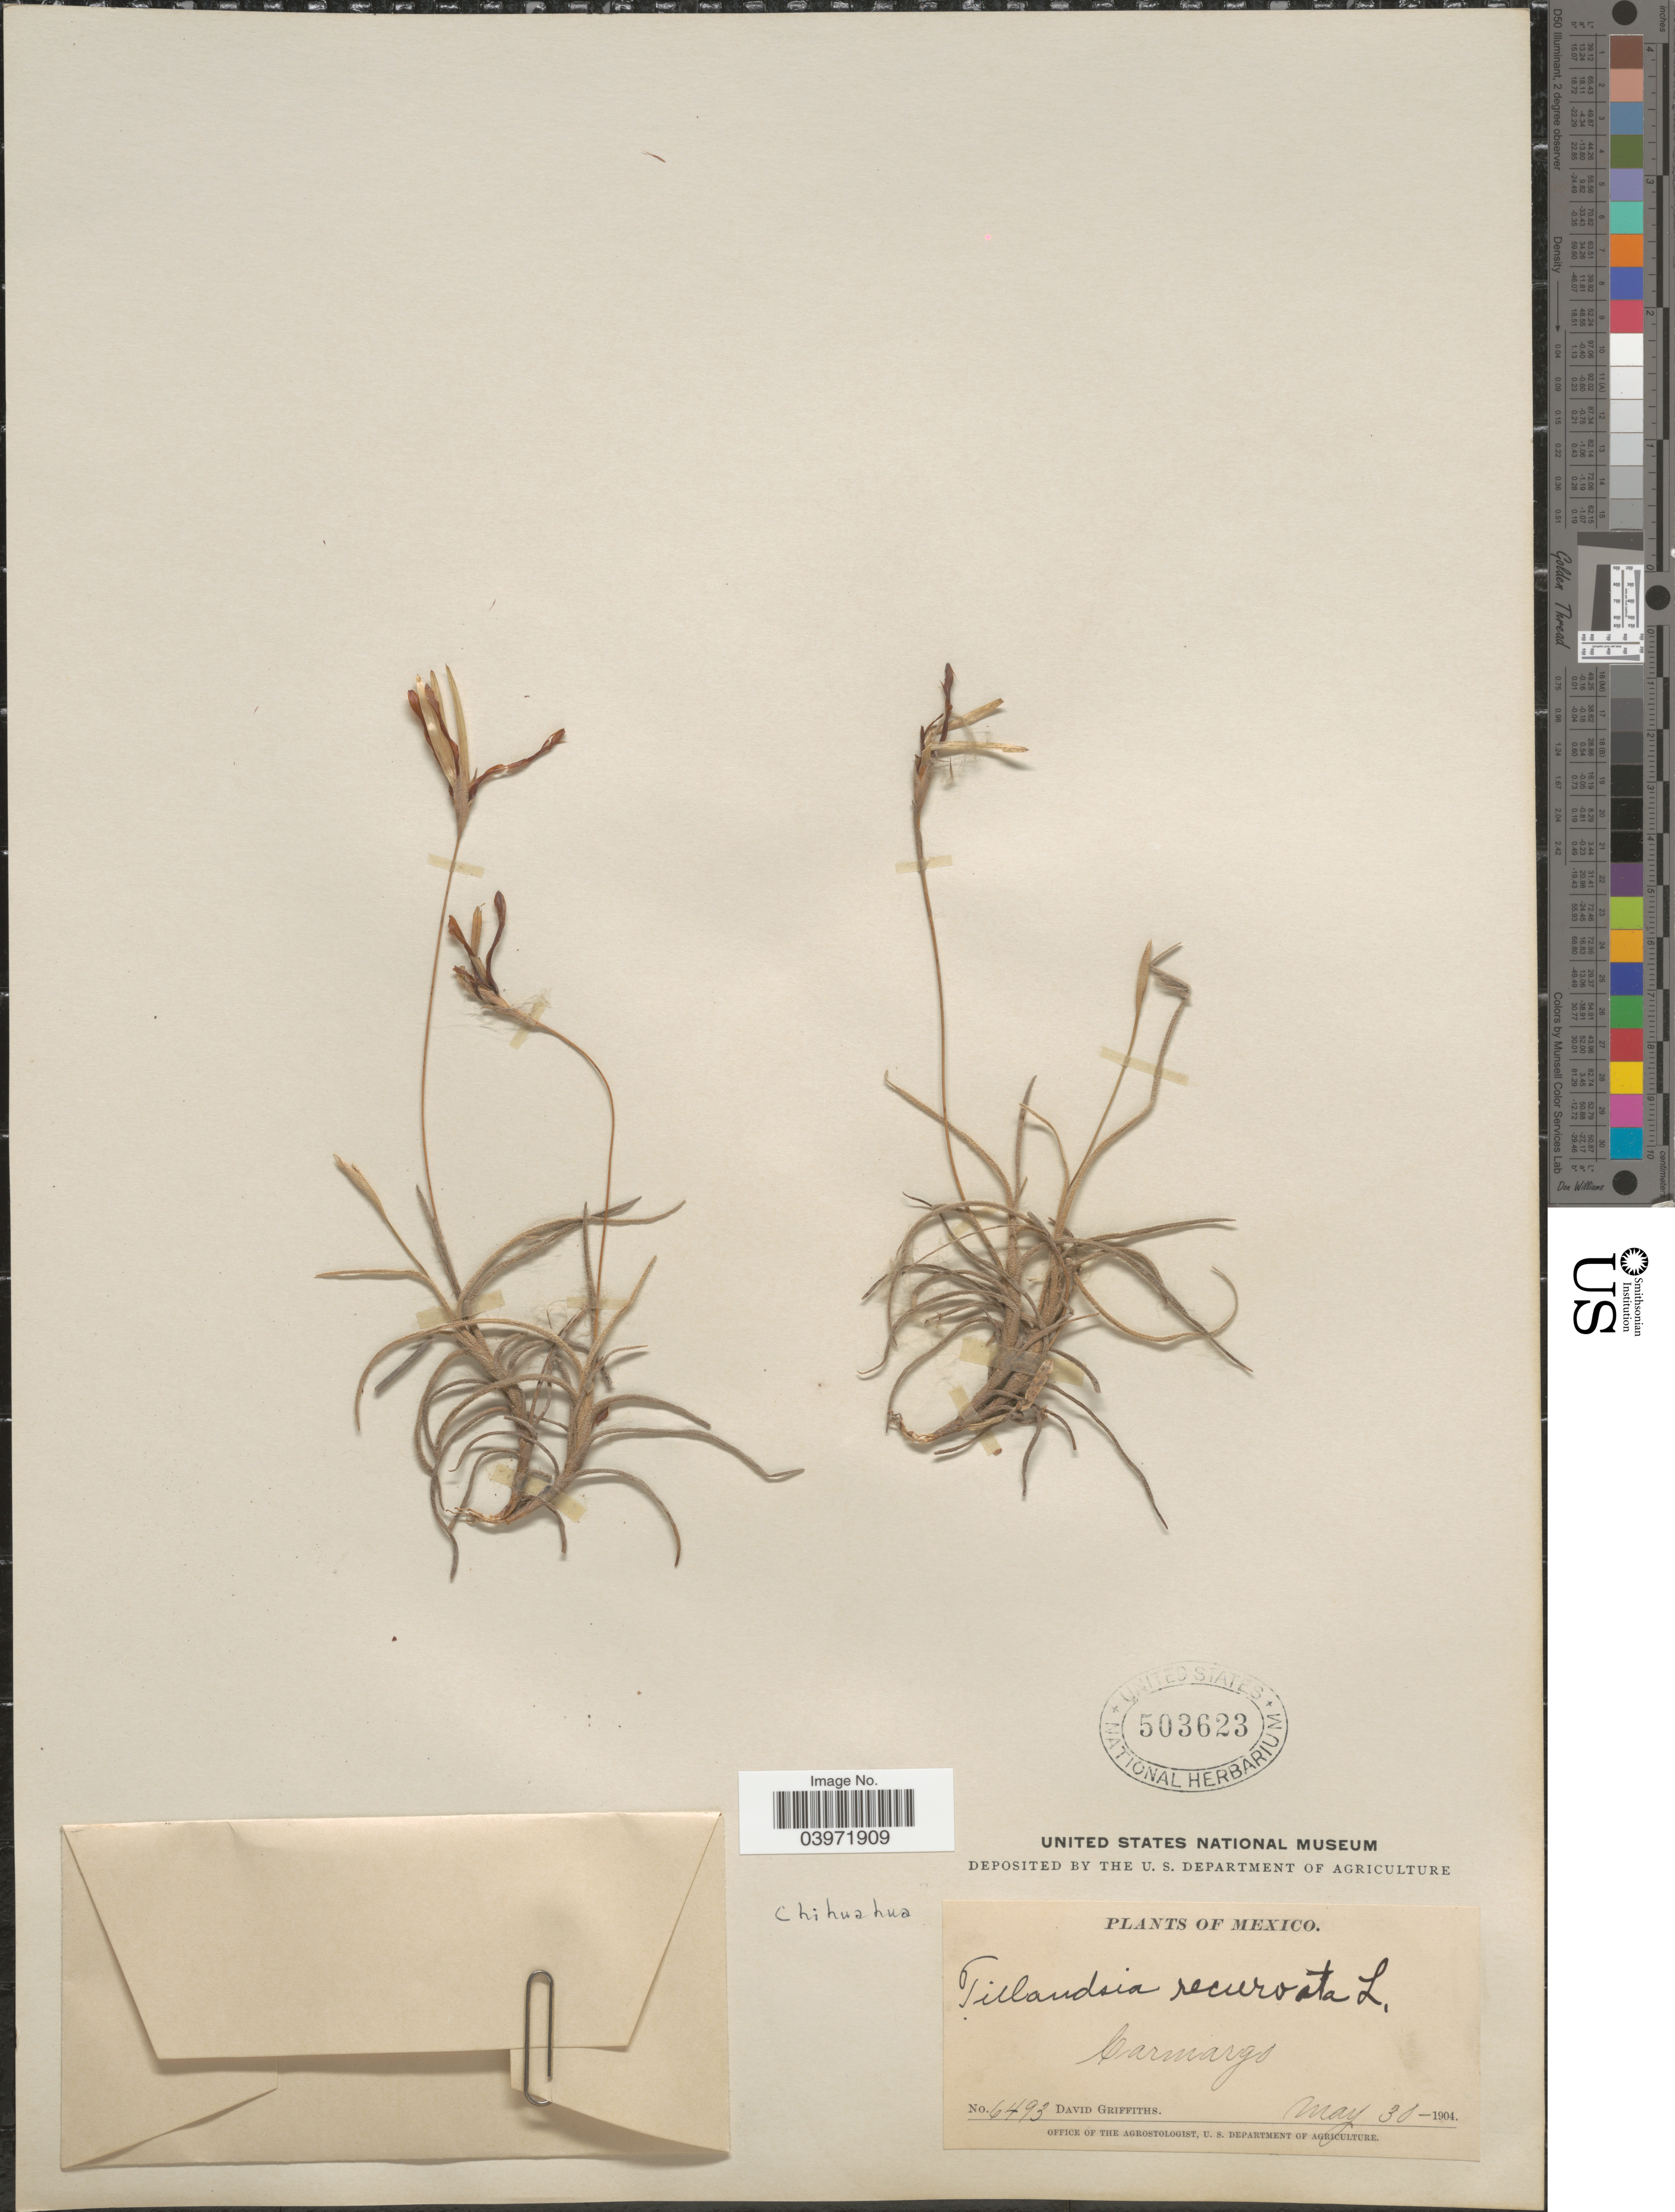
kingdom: Plantae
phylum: Tracheophyta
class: Liliopsida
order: Poales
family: Bromeliaceae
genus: Tillandsia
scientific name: Tillandsia recurvata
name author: L.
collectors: D. Griffiths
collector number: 6493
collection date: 1904-05-30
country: Mexico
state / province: Chihuahua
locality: Carmargo.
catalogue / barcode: US 503623